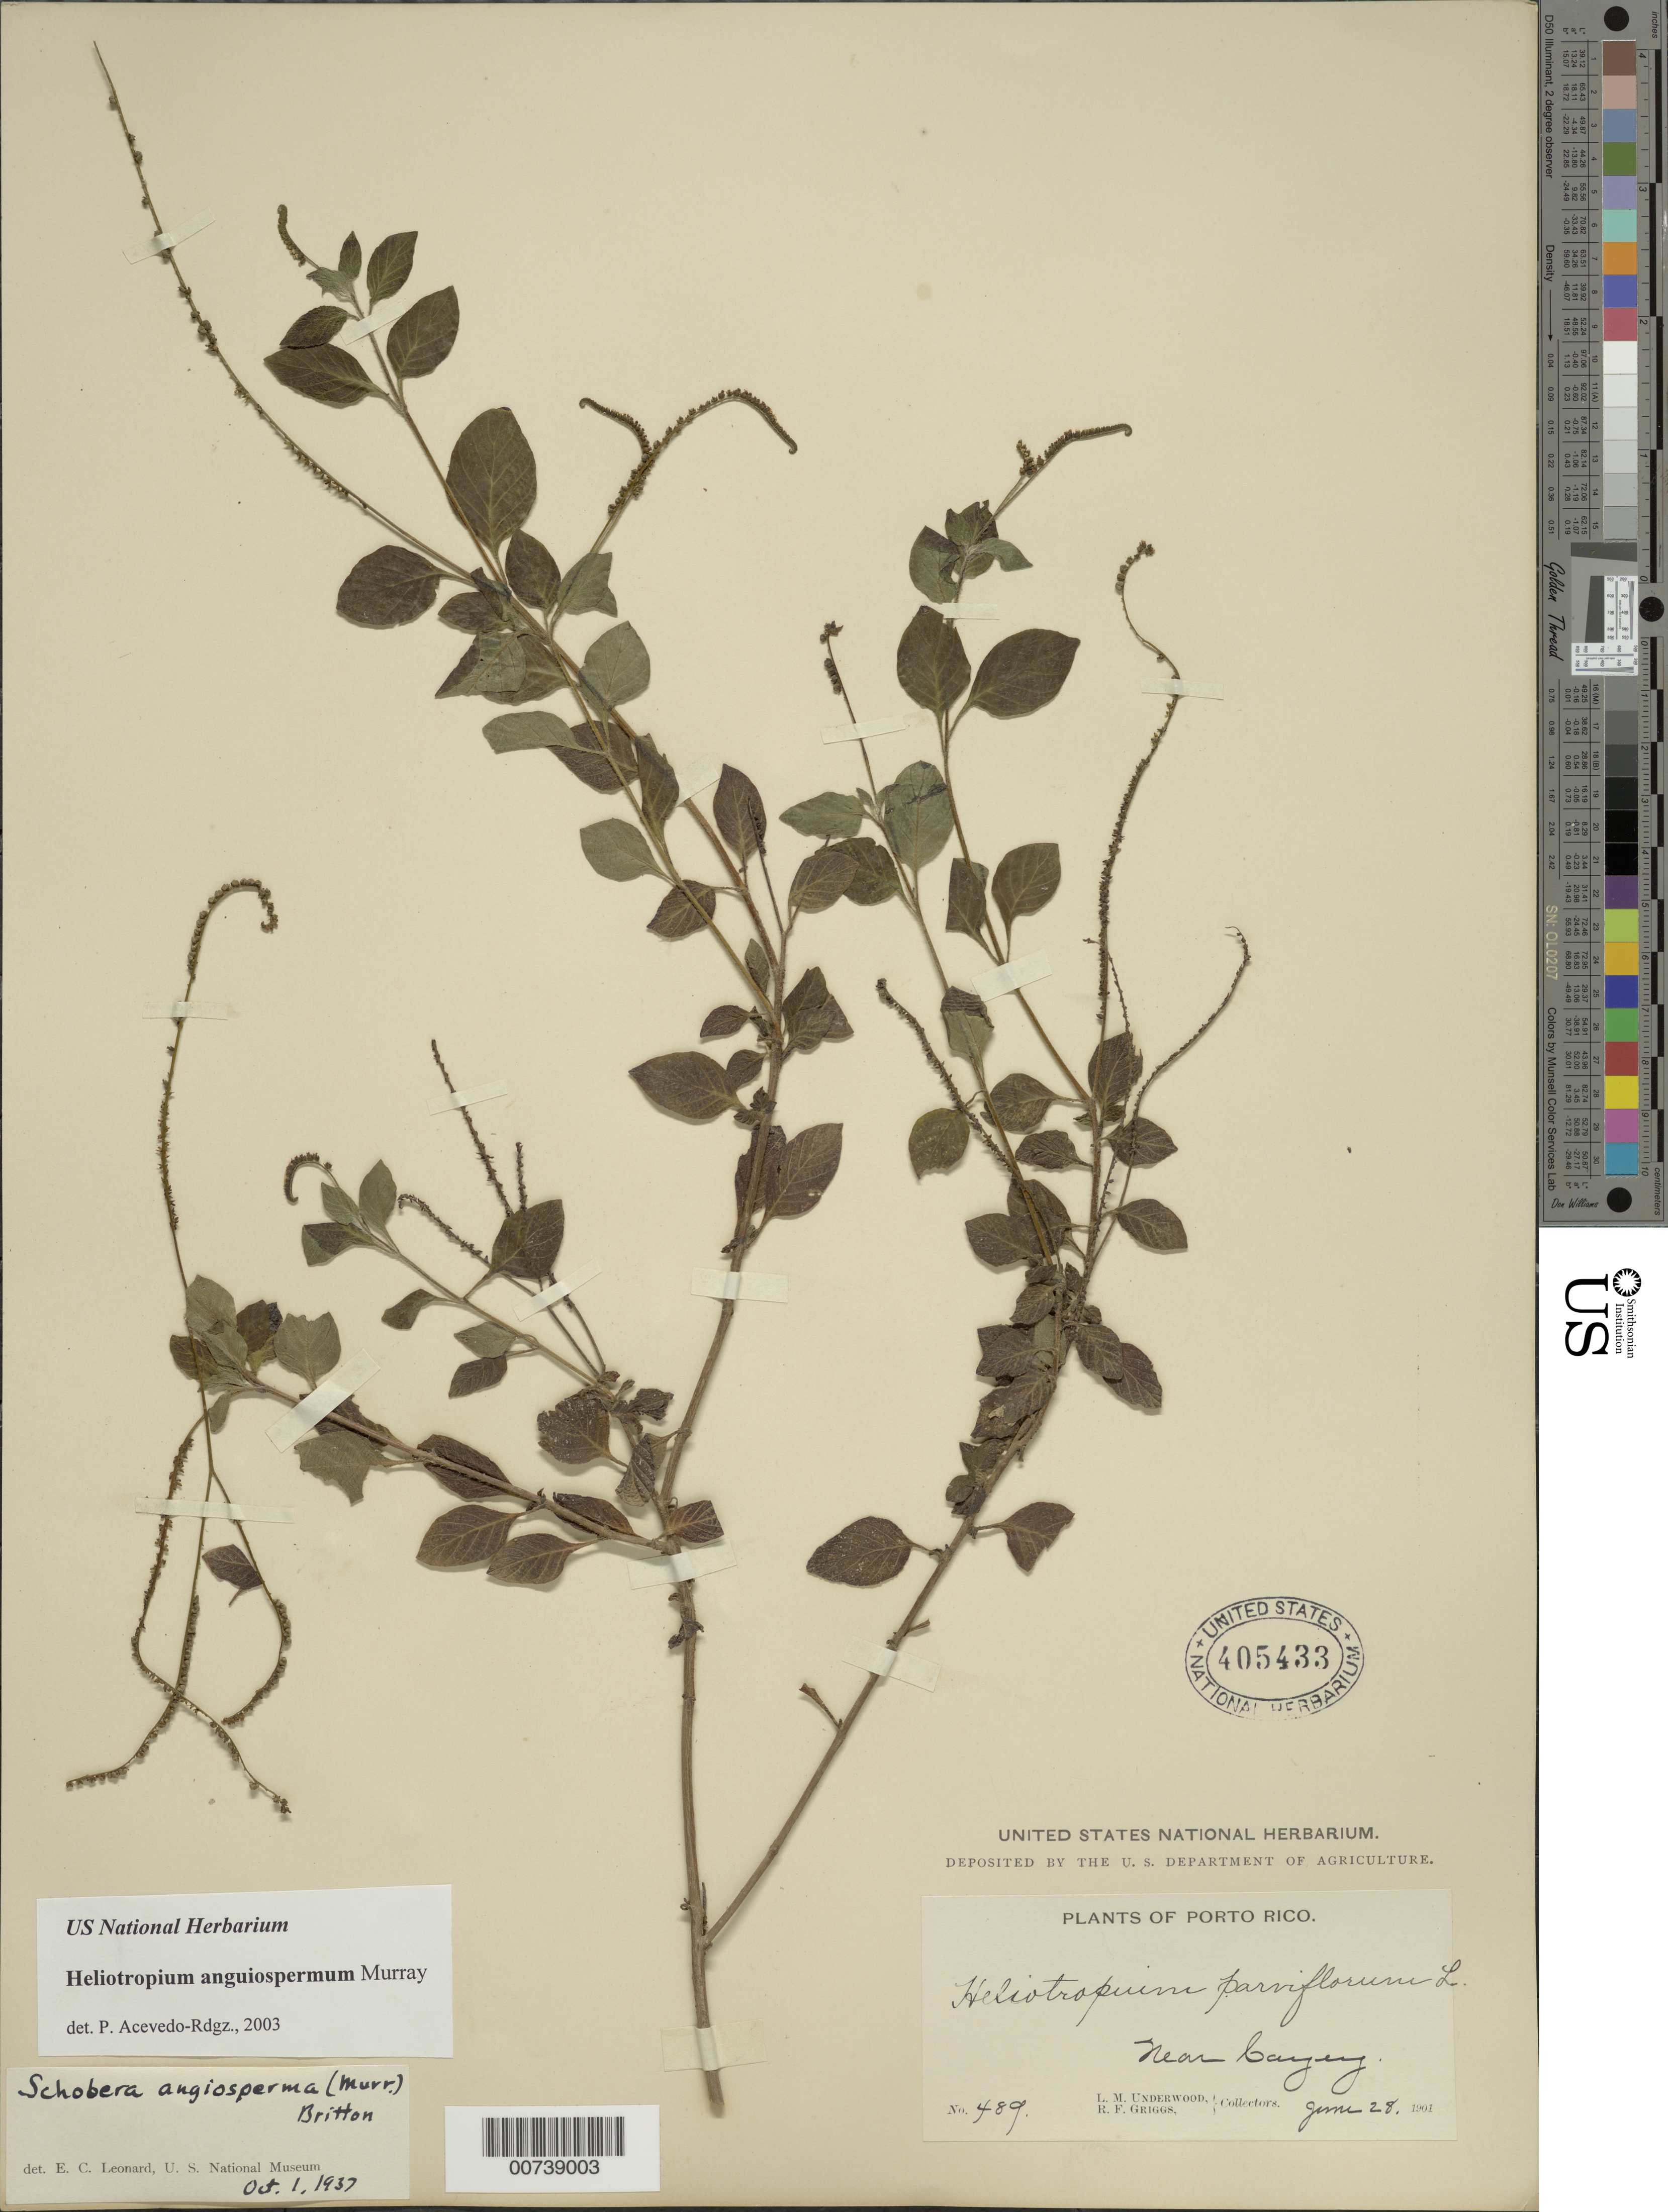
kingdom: Plantae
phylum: Tracheophyta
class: Magnoliopsida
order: Boraginales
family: Heliotropiaceae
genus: Heliotropium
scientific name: Heliotropium angiospermum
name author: Murray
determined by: Acevedo-Rodríguez, P., (BOT), Smithsonian Institution - National Museum of Natural History (UNITED STATES)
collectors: L. M. Underwood & R. F. Griggs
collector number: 489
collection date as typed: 28 Jun 1901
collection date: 1901-06-28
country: Puerto Rico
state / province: Cayey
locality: Near Cayey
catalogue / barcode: US 405433